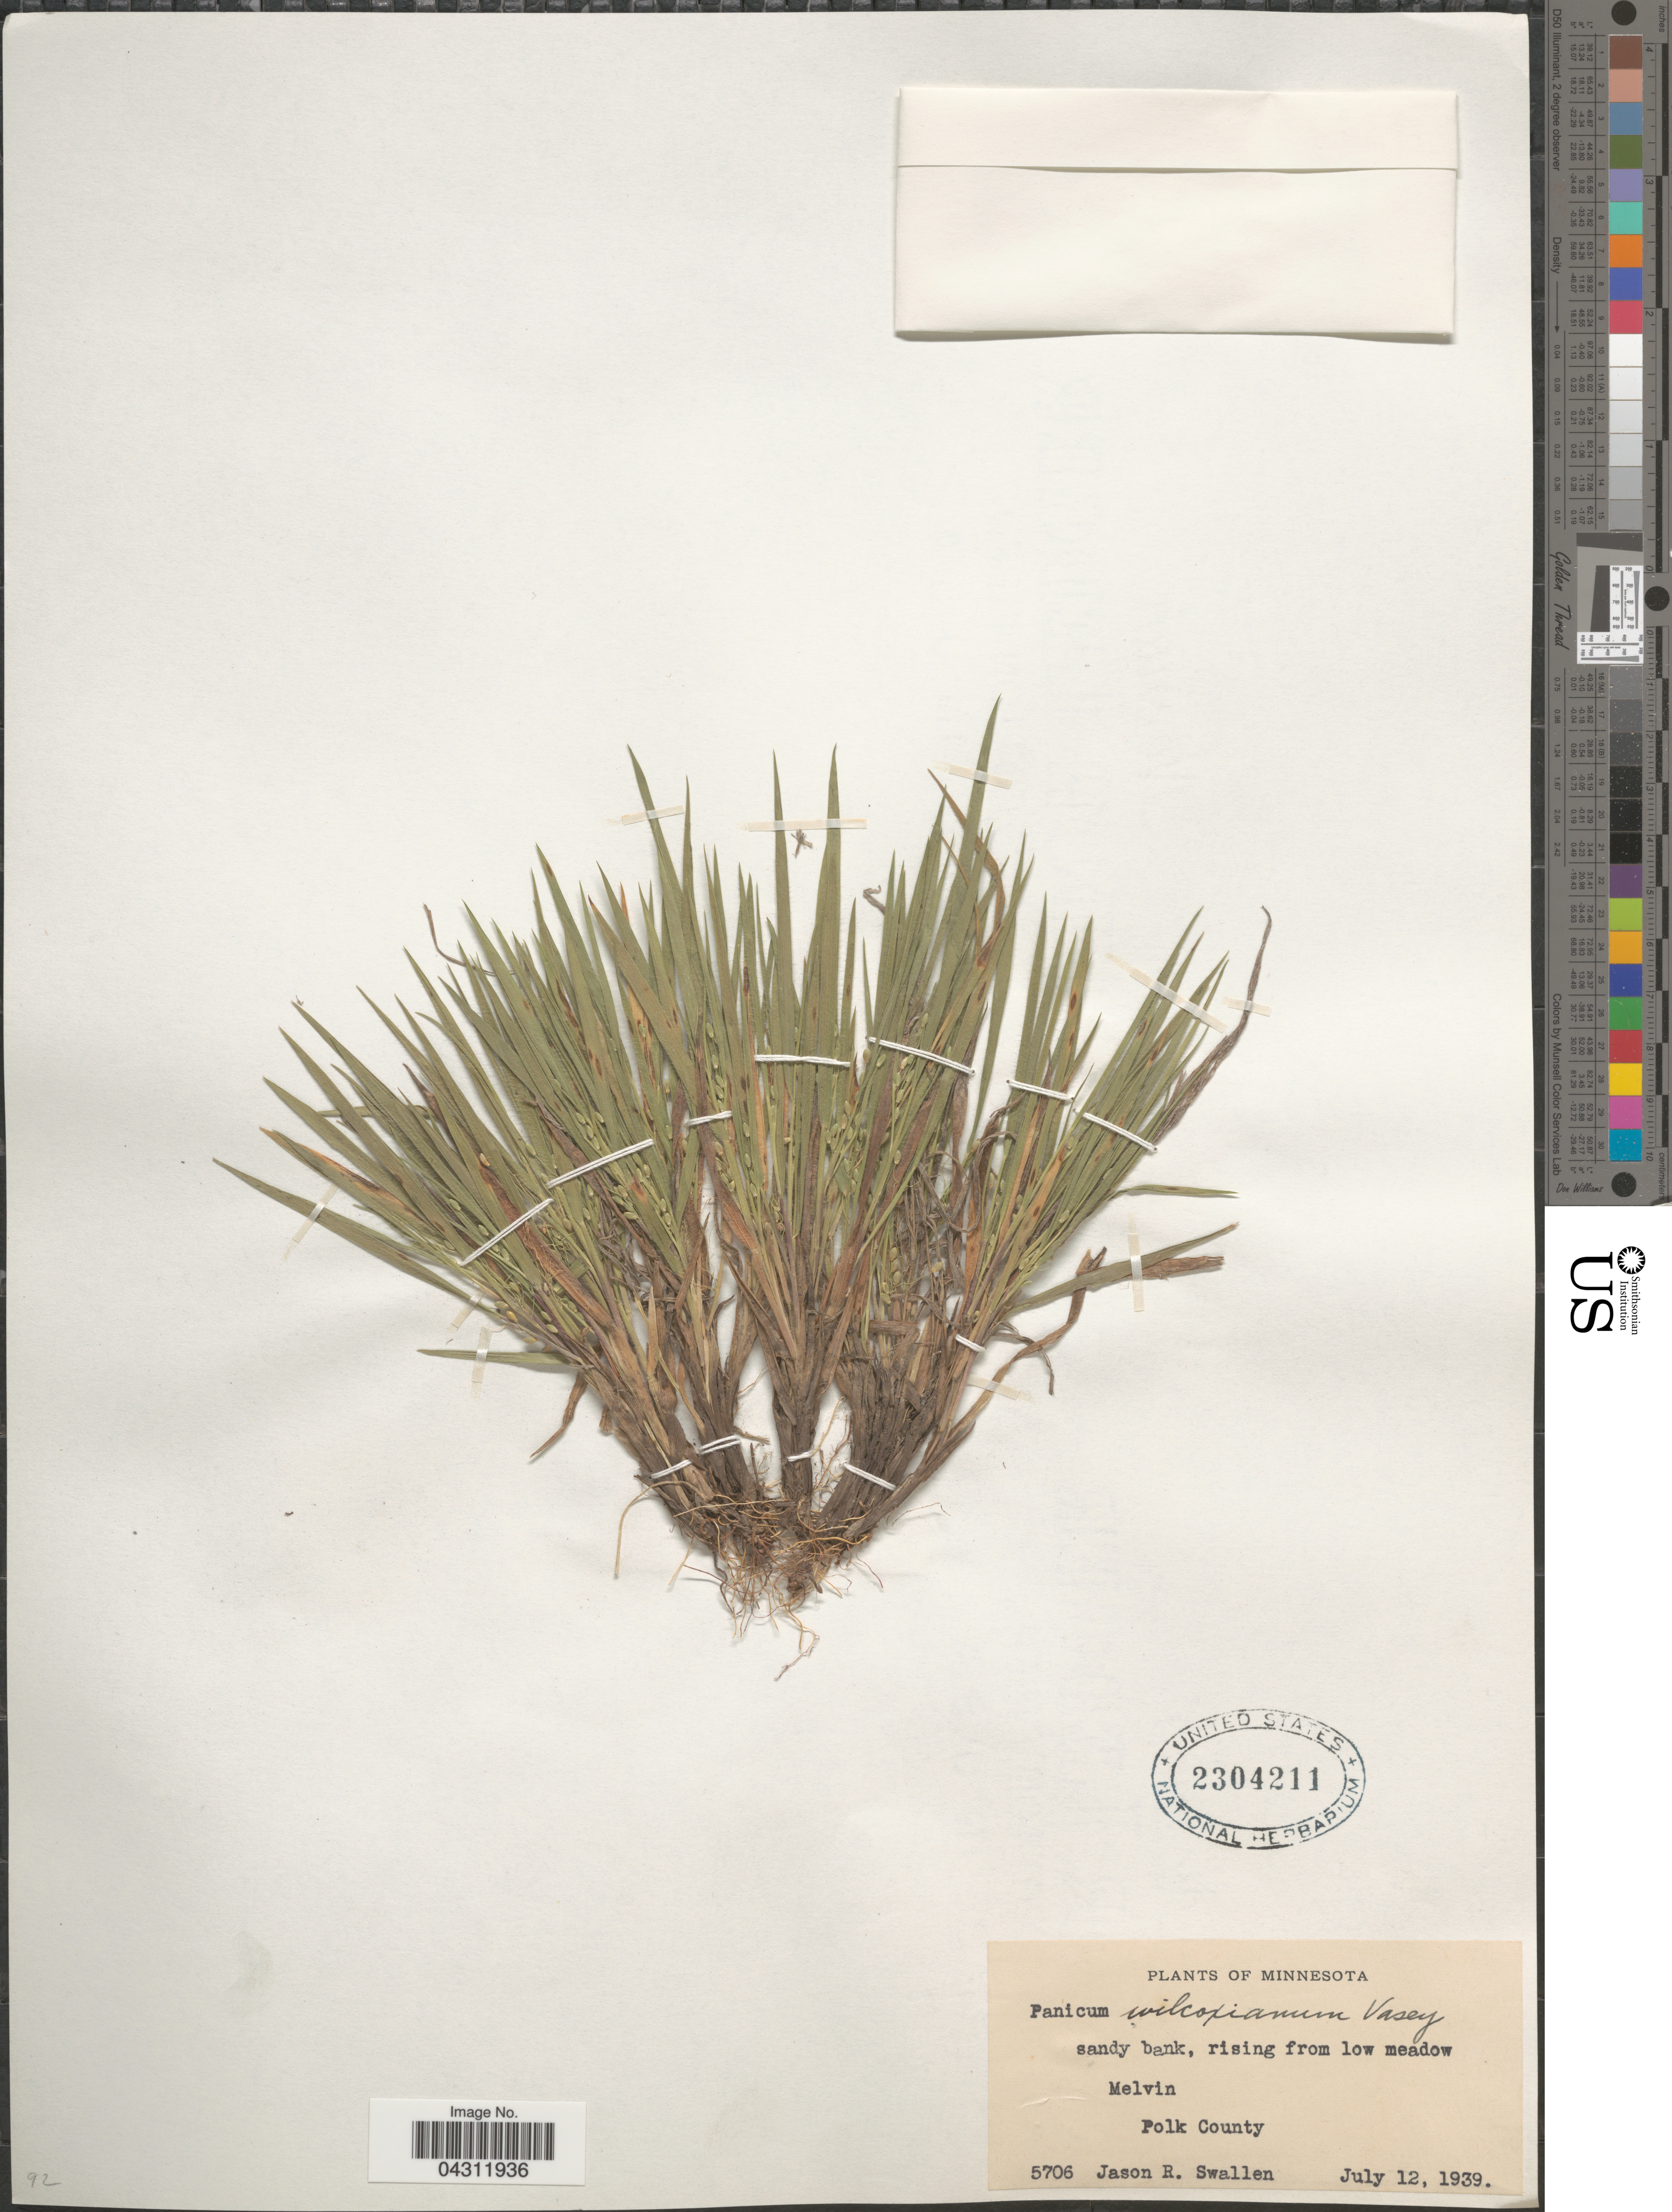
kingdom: Plantae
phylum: Tracheophyta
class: Liliopsida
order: Poales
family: Poaceae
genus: Dichanthelium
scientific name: Dichanthelium wilcoxianum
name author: Freckmann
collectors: J. R. Swallen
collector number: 5706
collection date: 1939-07-12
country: United States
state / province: Minnesota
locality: Sandy bank, rising from low meadow. Melvin. Polk County.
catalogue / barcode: US 2304211